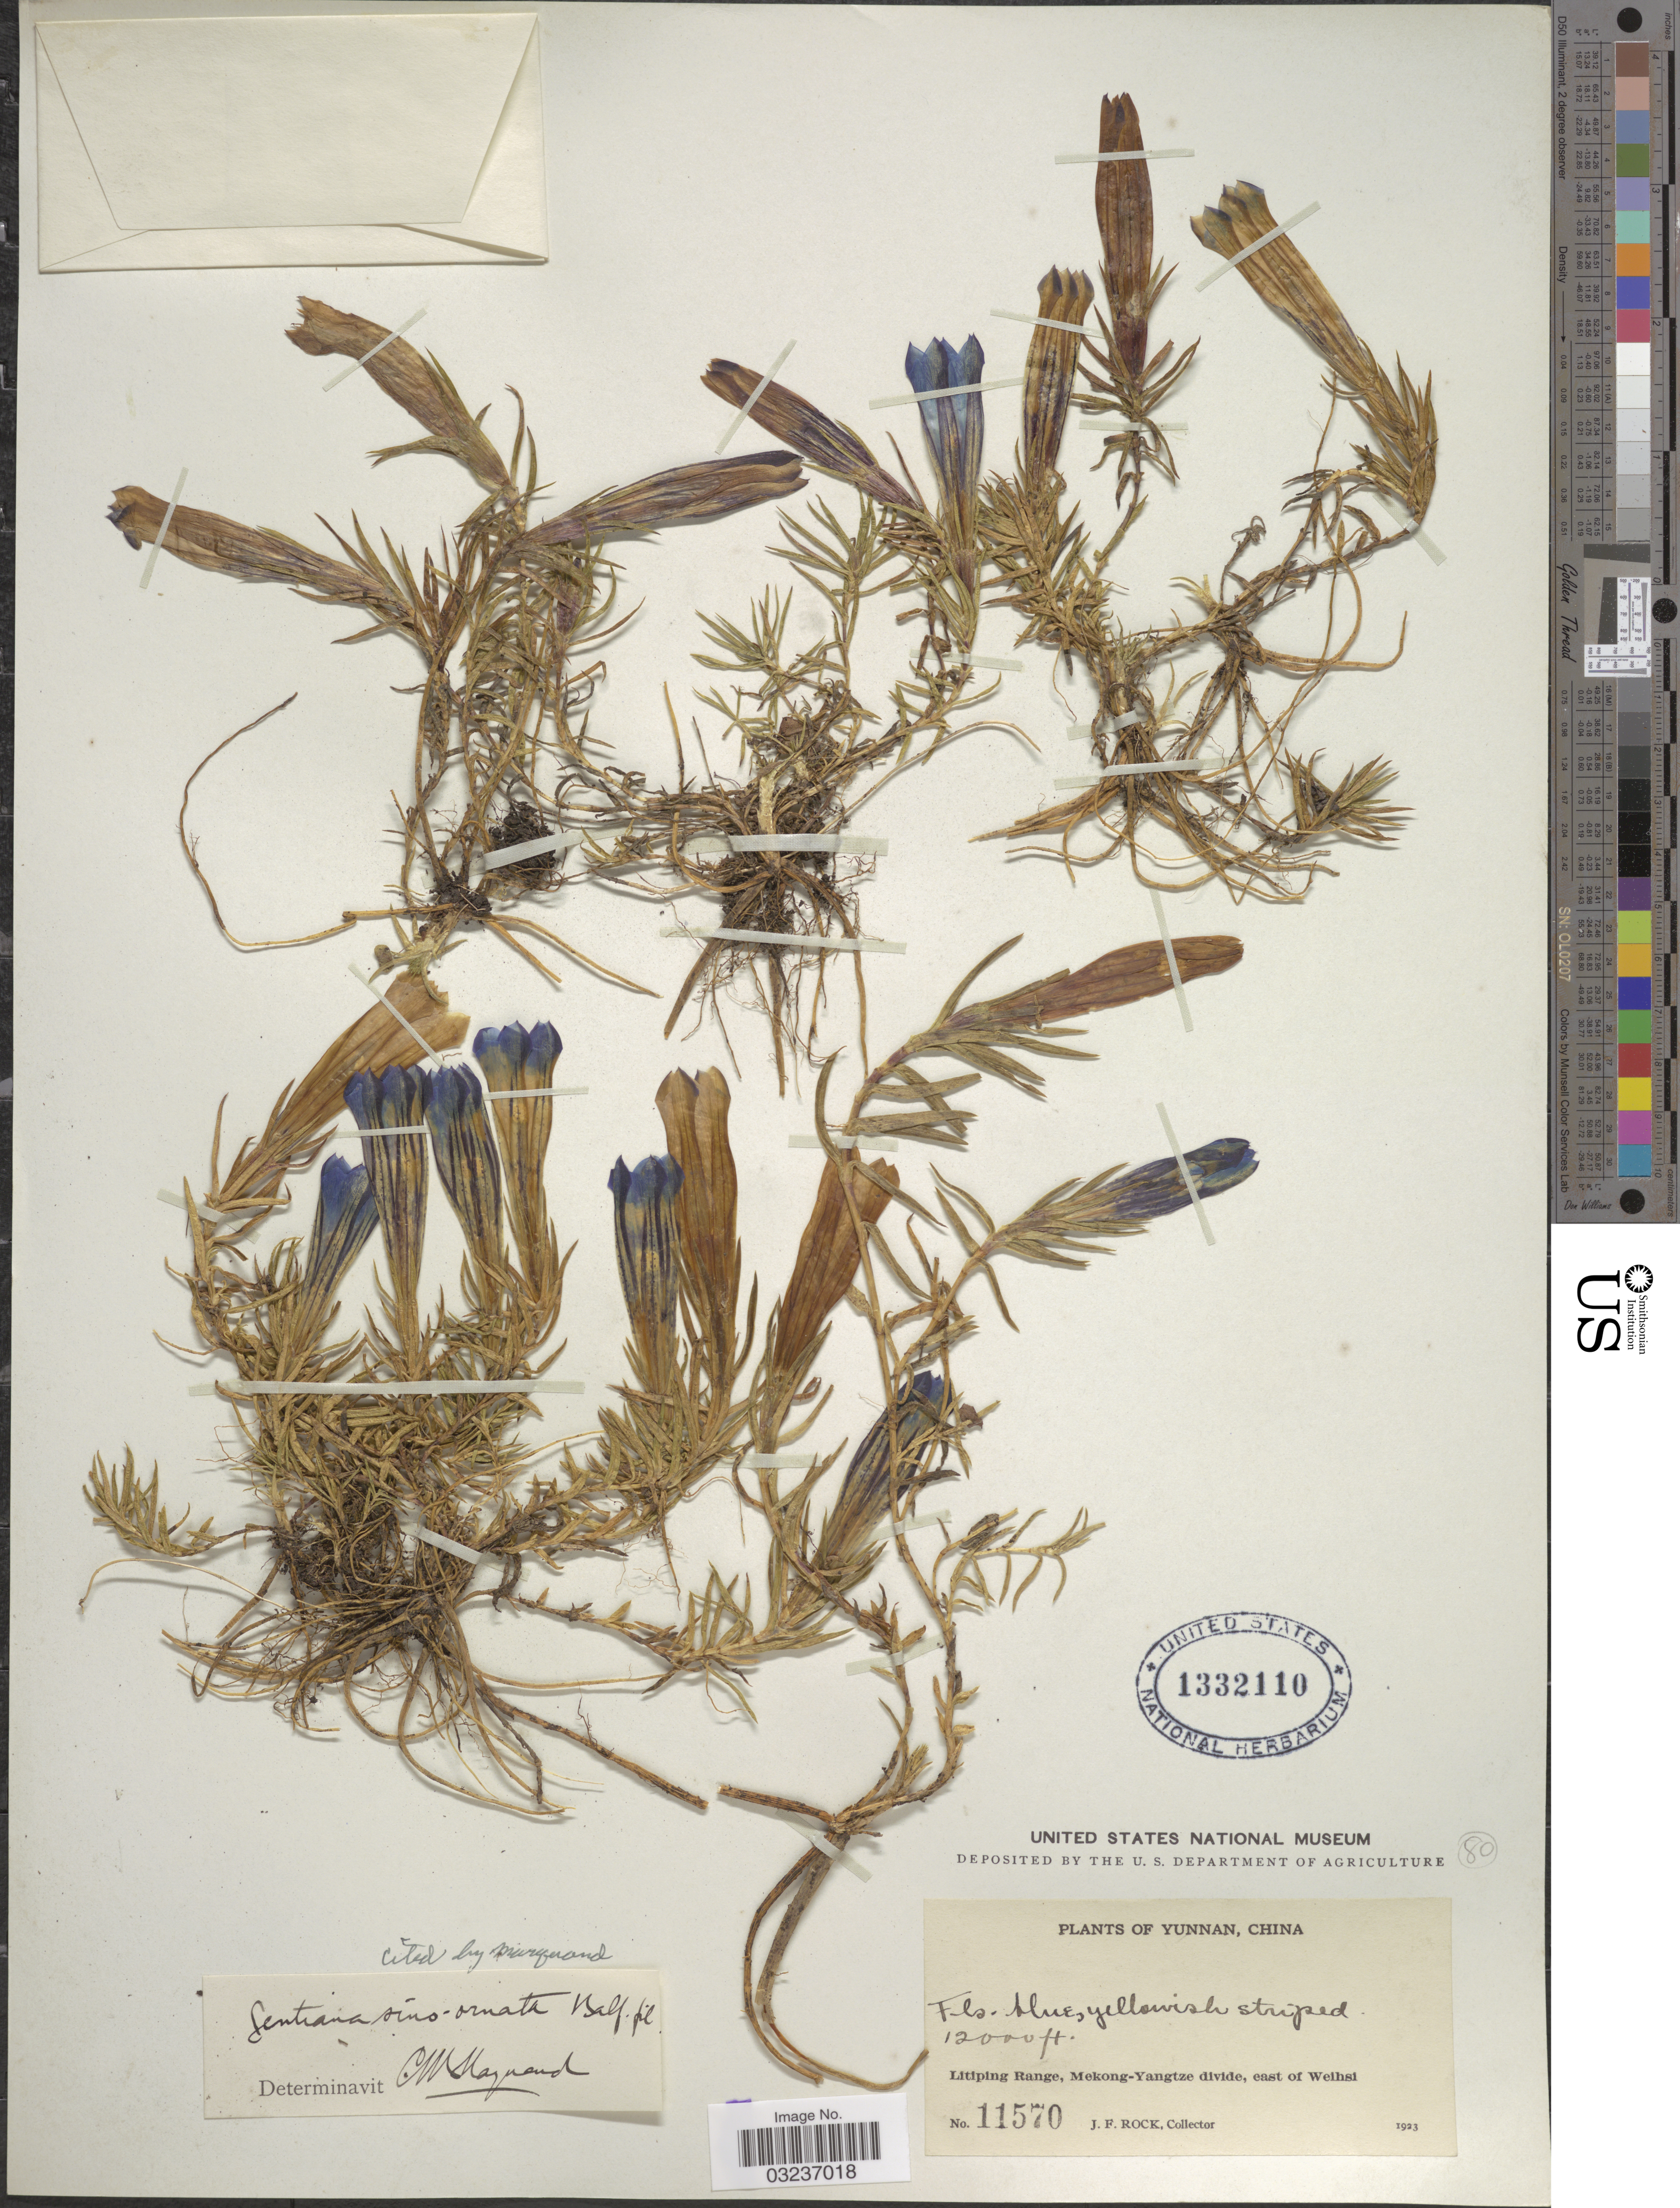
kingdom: Plantae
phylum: Tracheophyta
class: Magnoliopsida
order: Gentianales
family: Gentianaceae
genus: Gentiana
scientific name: Gentiana sino-ornata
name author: Balf. f.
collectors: J. Rock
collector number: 11570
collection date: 1923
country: China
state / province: Yunnan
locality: Litiping Range, Mekong-Yangtze divide, east of Weihsi.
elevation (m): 3658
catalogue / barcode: US 1332110